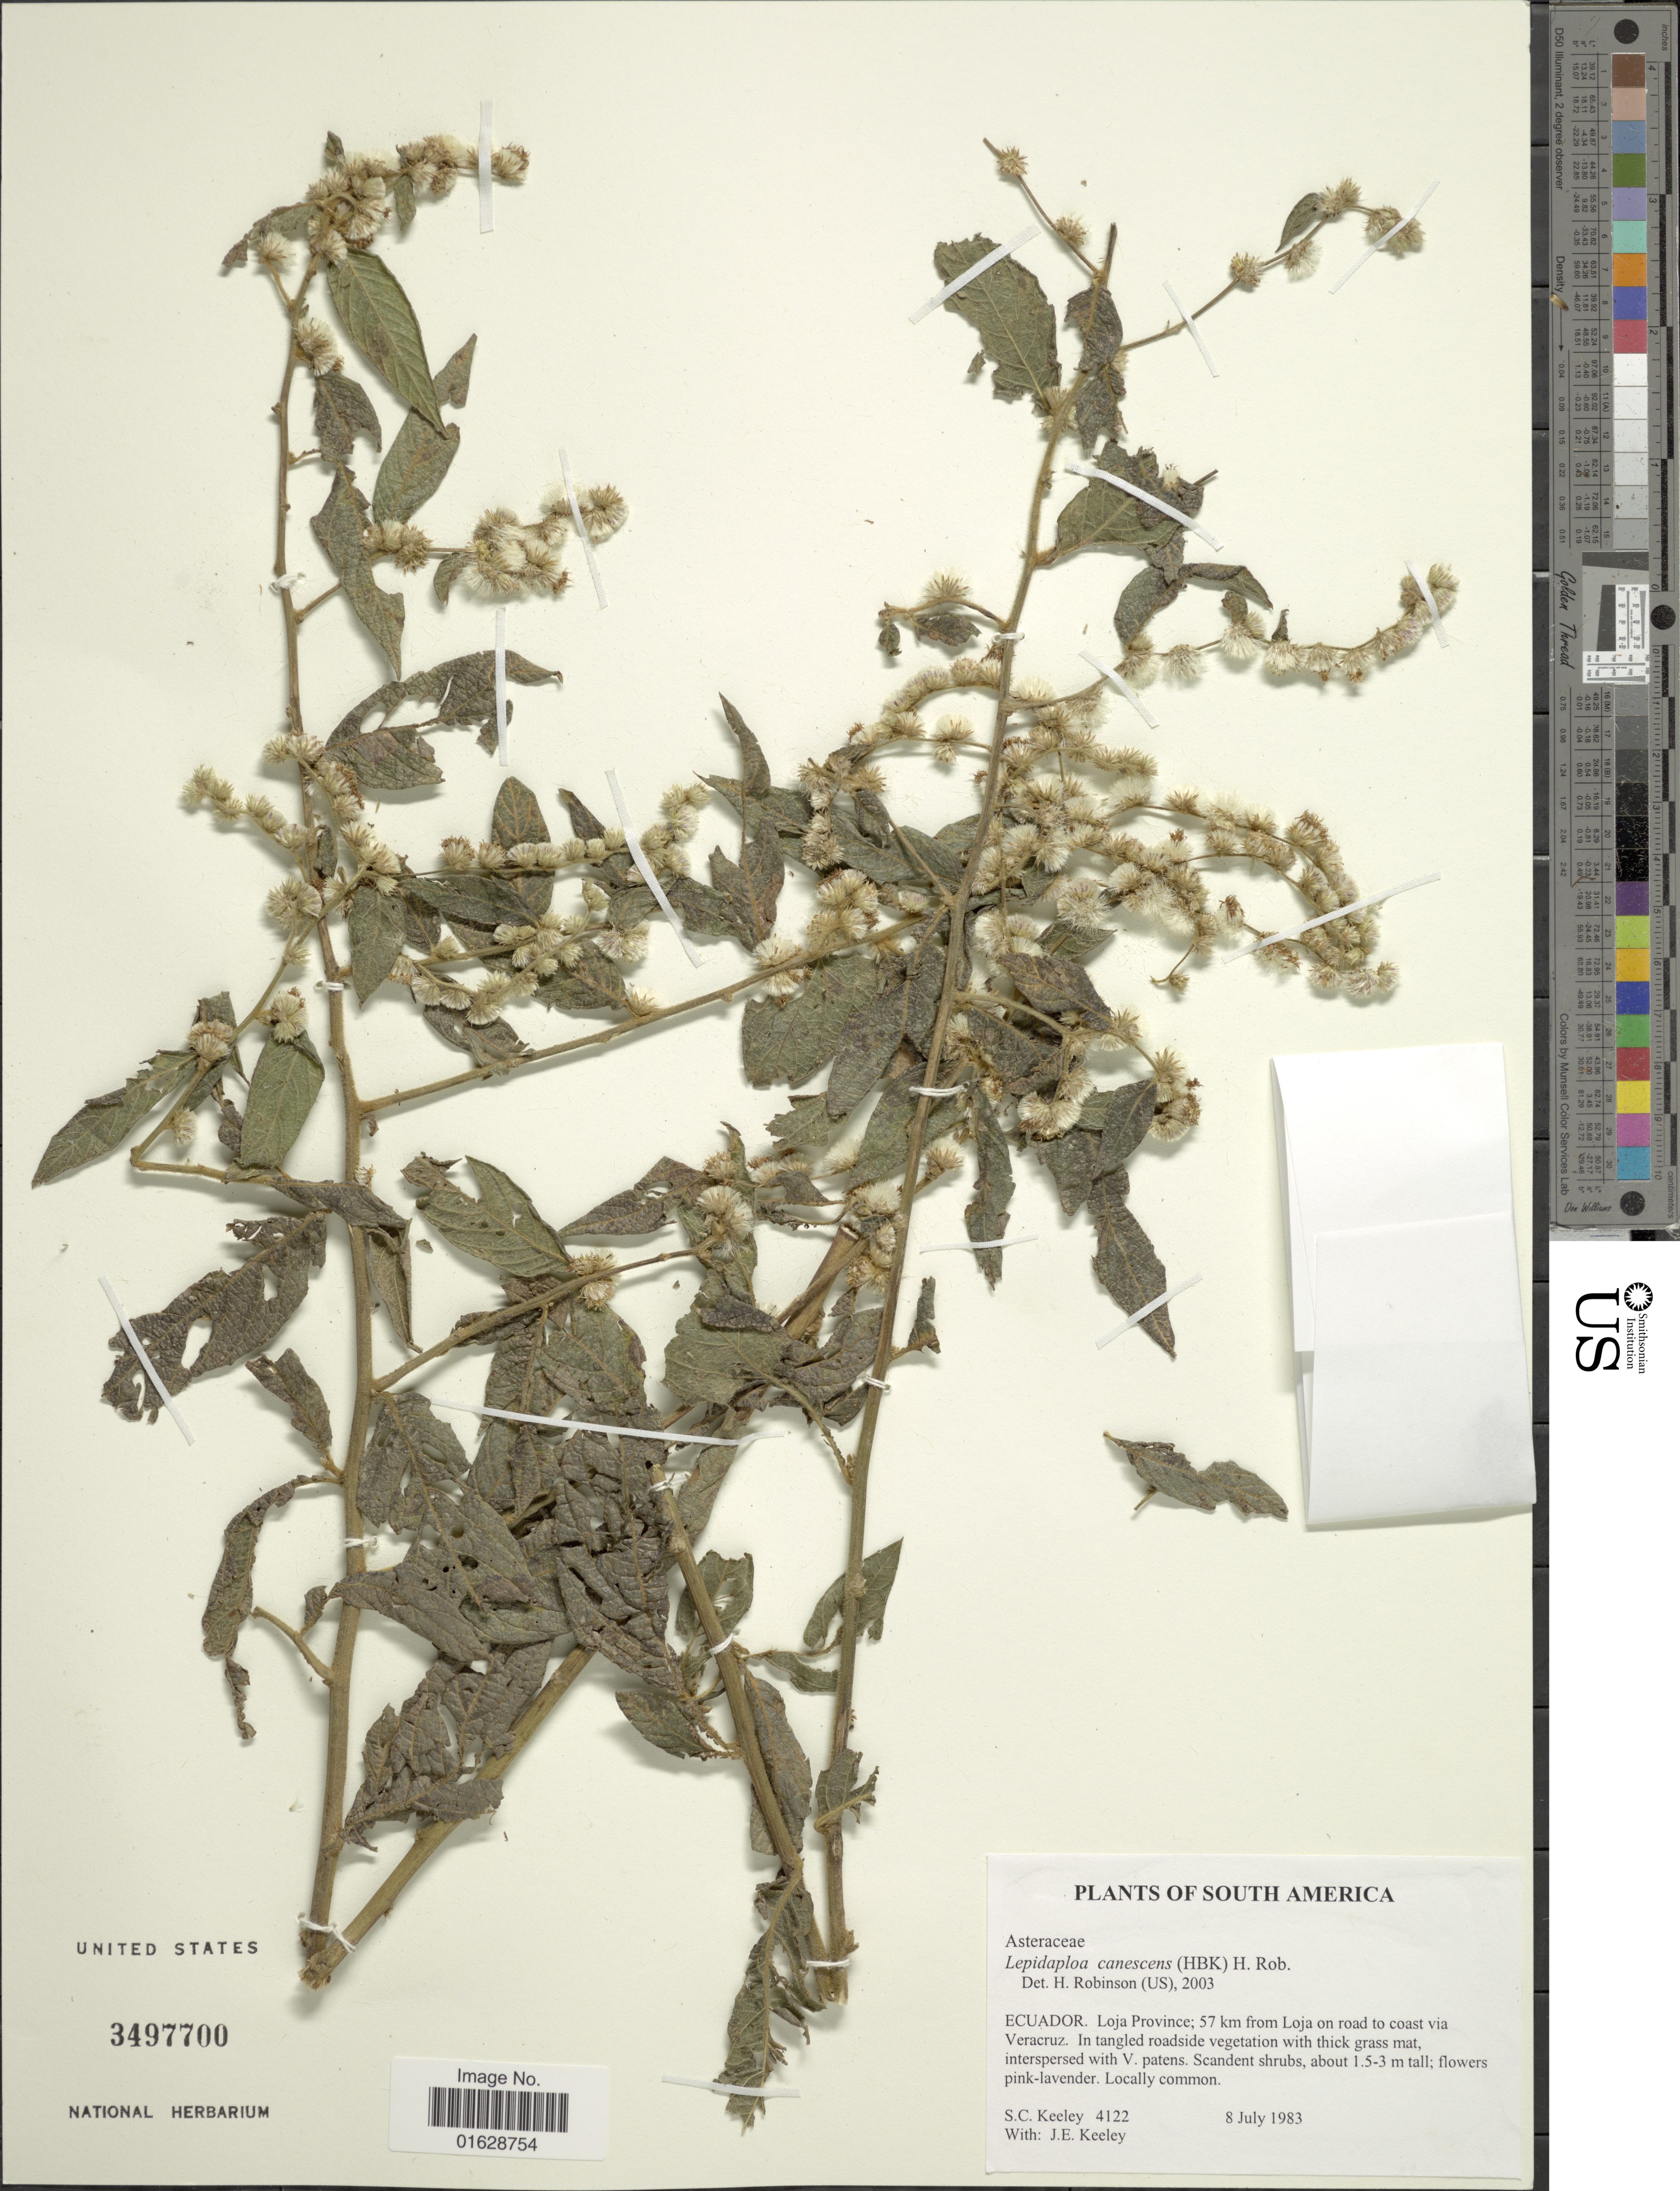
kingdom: Plantae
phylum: Tracheophyta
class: Magnoliopsida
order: Asterales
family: Asteraceae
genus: Lepidaploa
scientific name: Lepidaploa canescens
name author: (Kunth) H. Rob.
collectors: S. C. Keeley & J. E. Keeley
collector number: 4122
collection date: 1983-07-08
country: Ecuador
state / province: Loja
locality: Loja Province; 57 km from Loja on road to coat via Veracruz.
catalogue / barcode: US 3497700